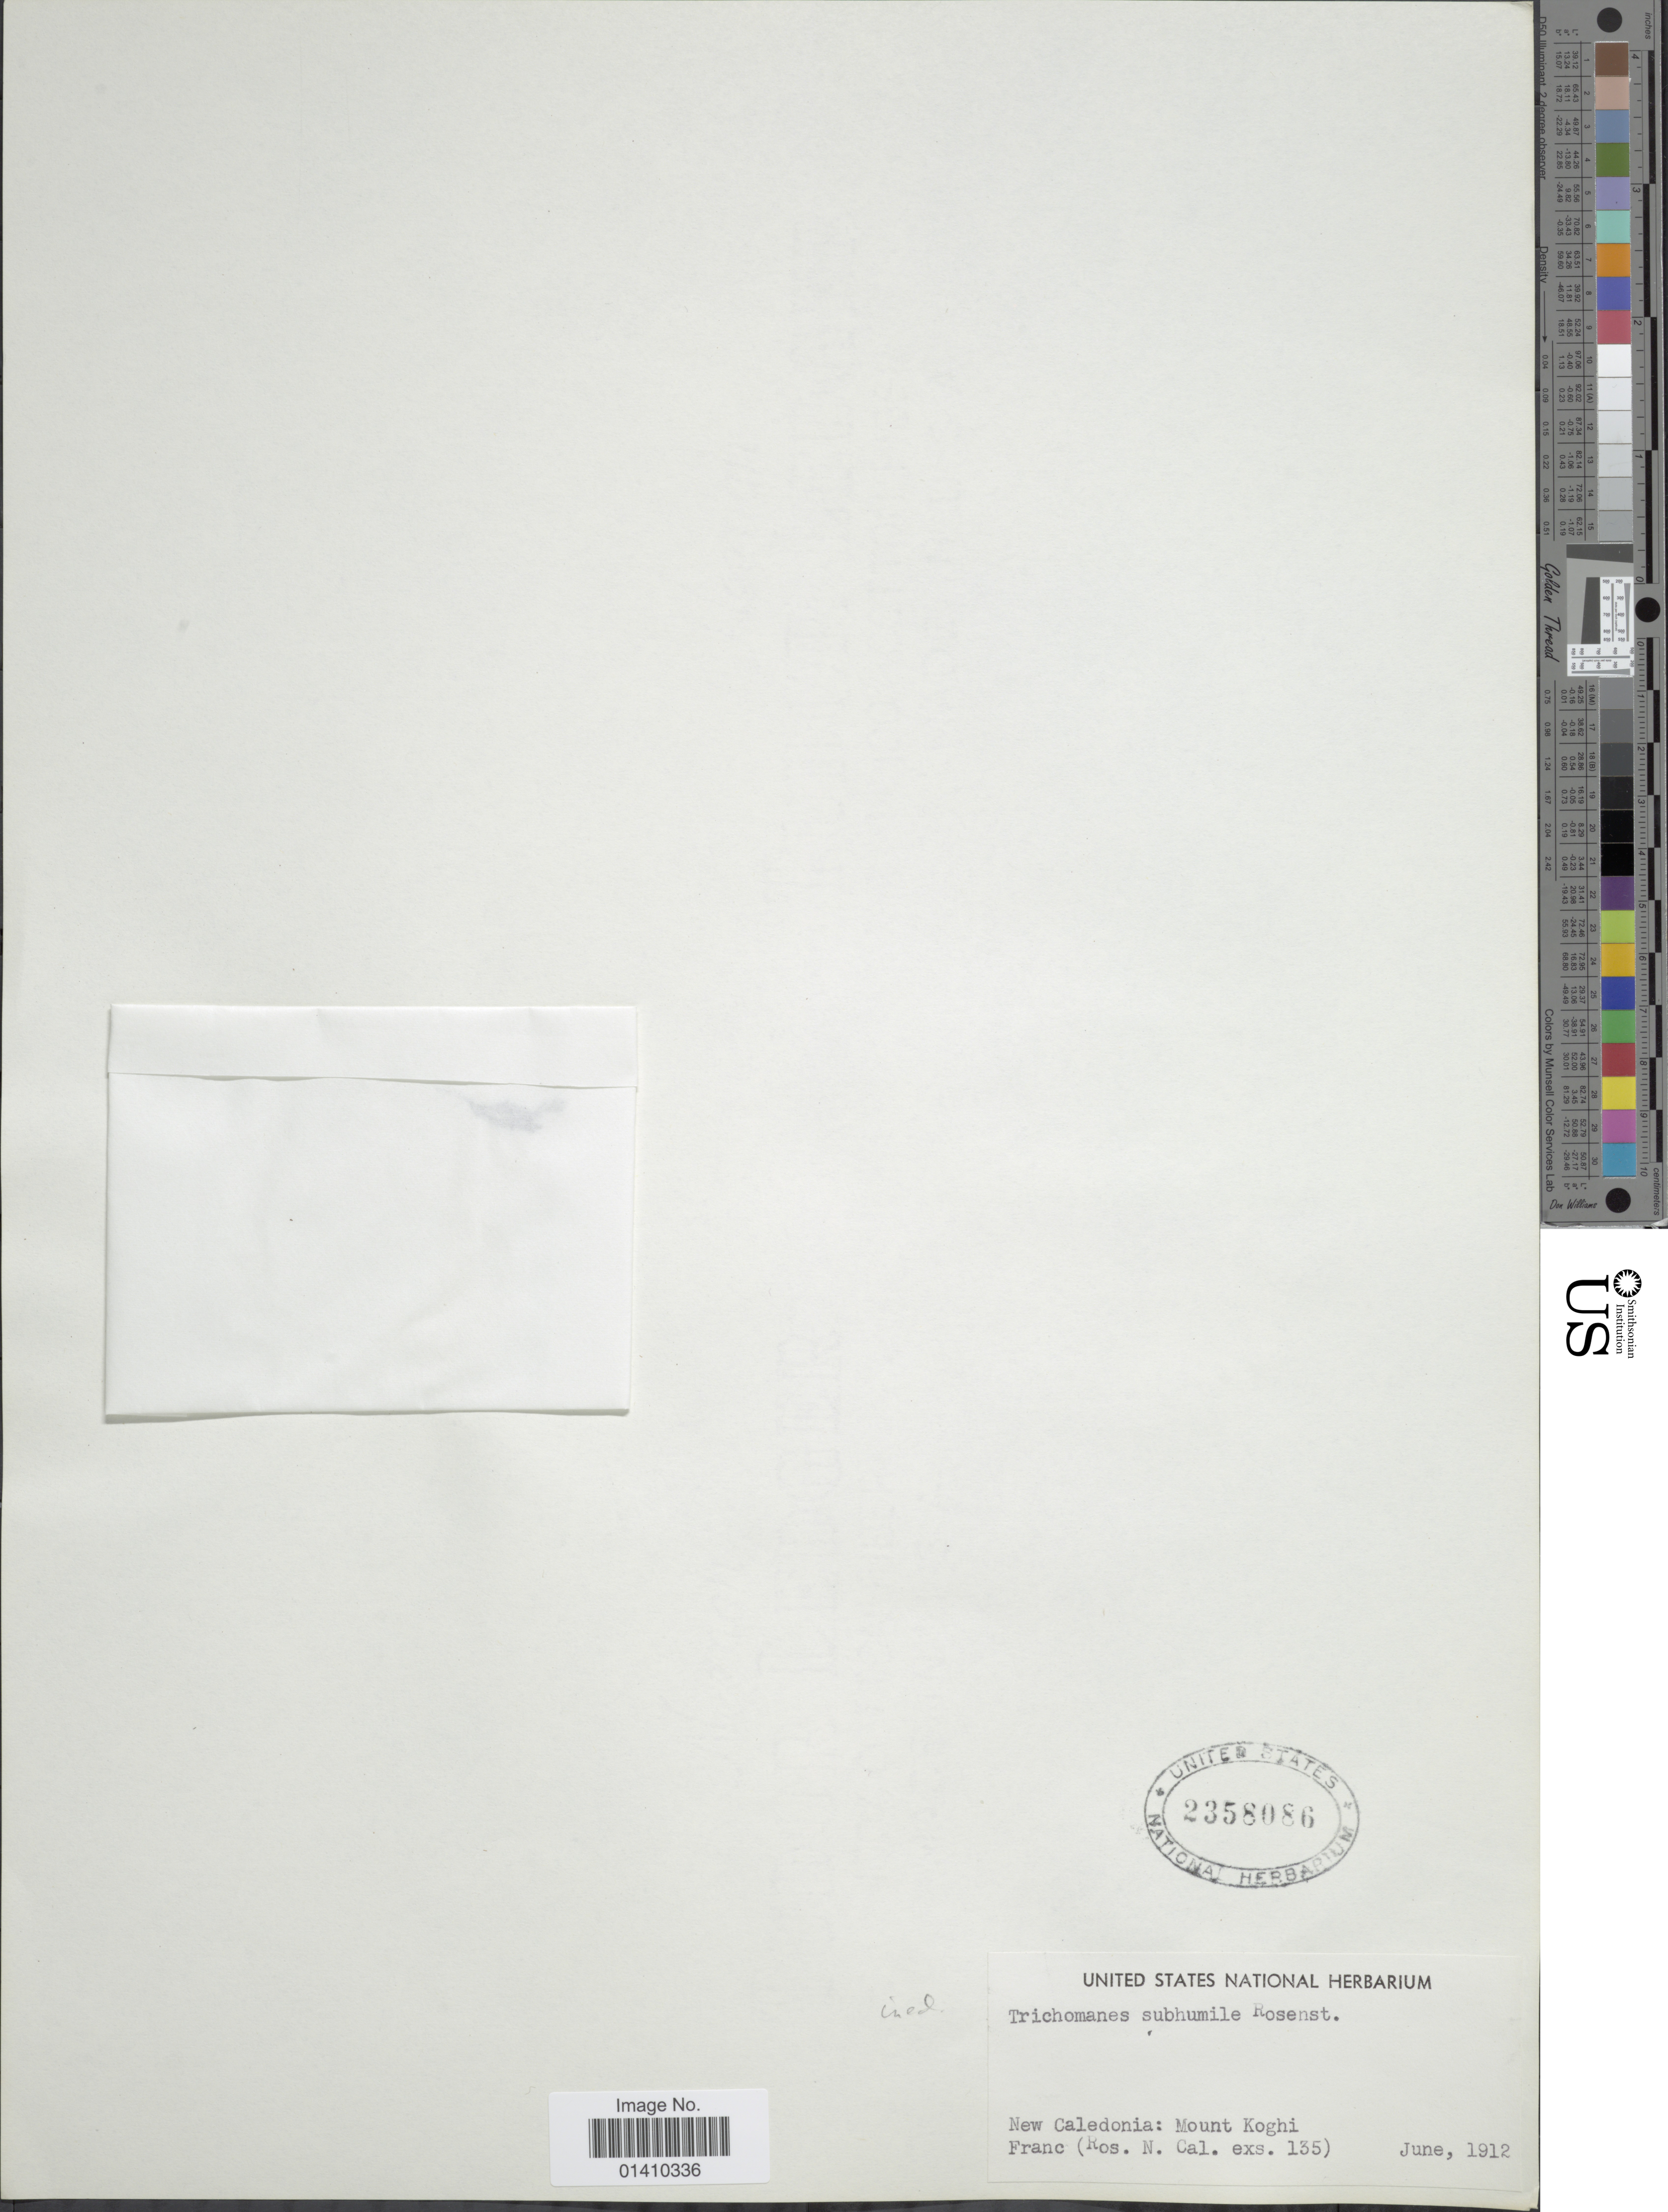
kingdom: Plantae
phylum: Tracheophyta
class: Polypodiopsida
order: Hymenophyllales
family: Hymenophyllaceae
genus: Polyphlebium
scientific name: Polyphlebium vieillardii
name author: (Bosch) Ebihara & K. Iwats.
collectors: Franc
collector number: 135 ?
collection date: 1912-06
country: New Caledonia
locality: Mount Koghi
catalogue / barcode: US 2358086